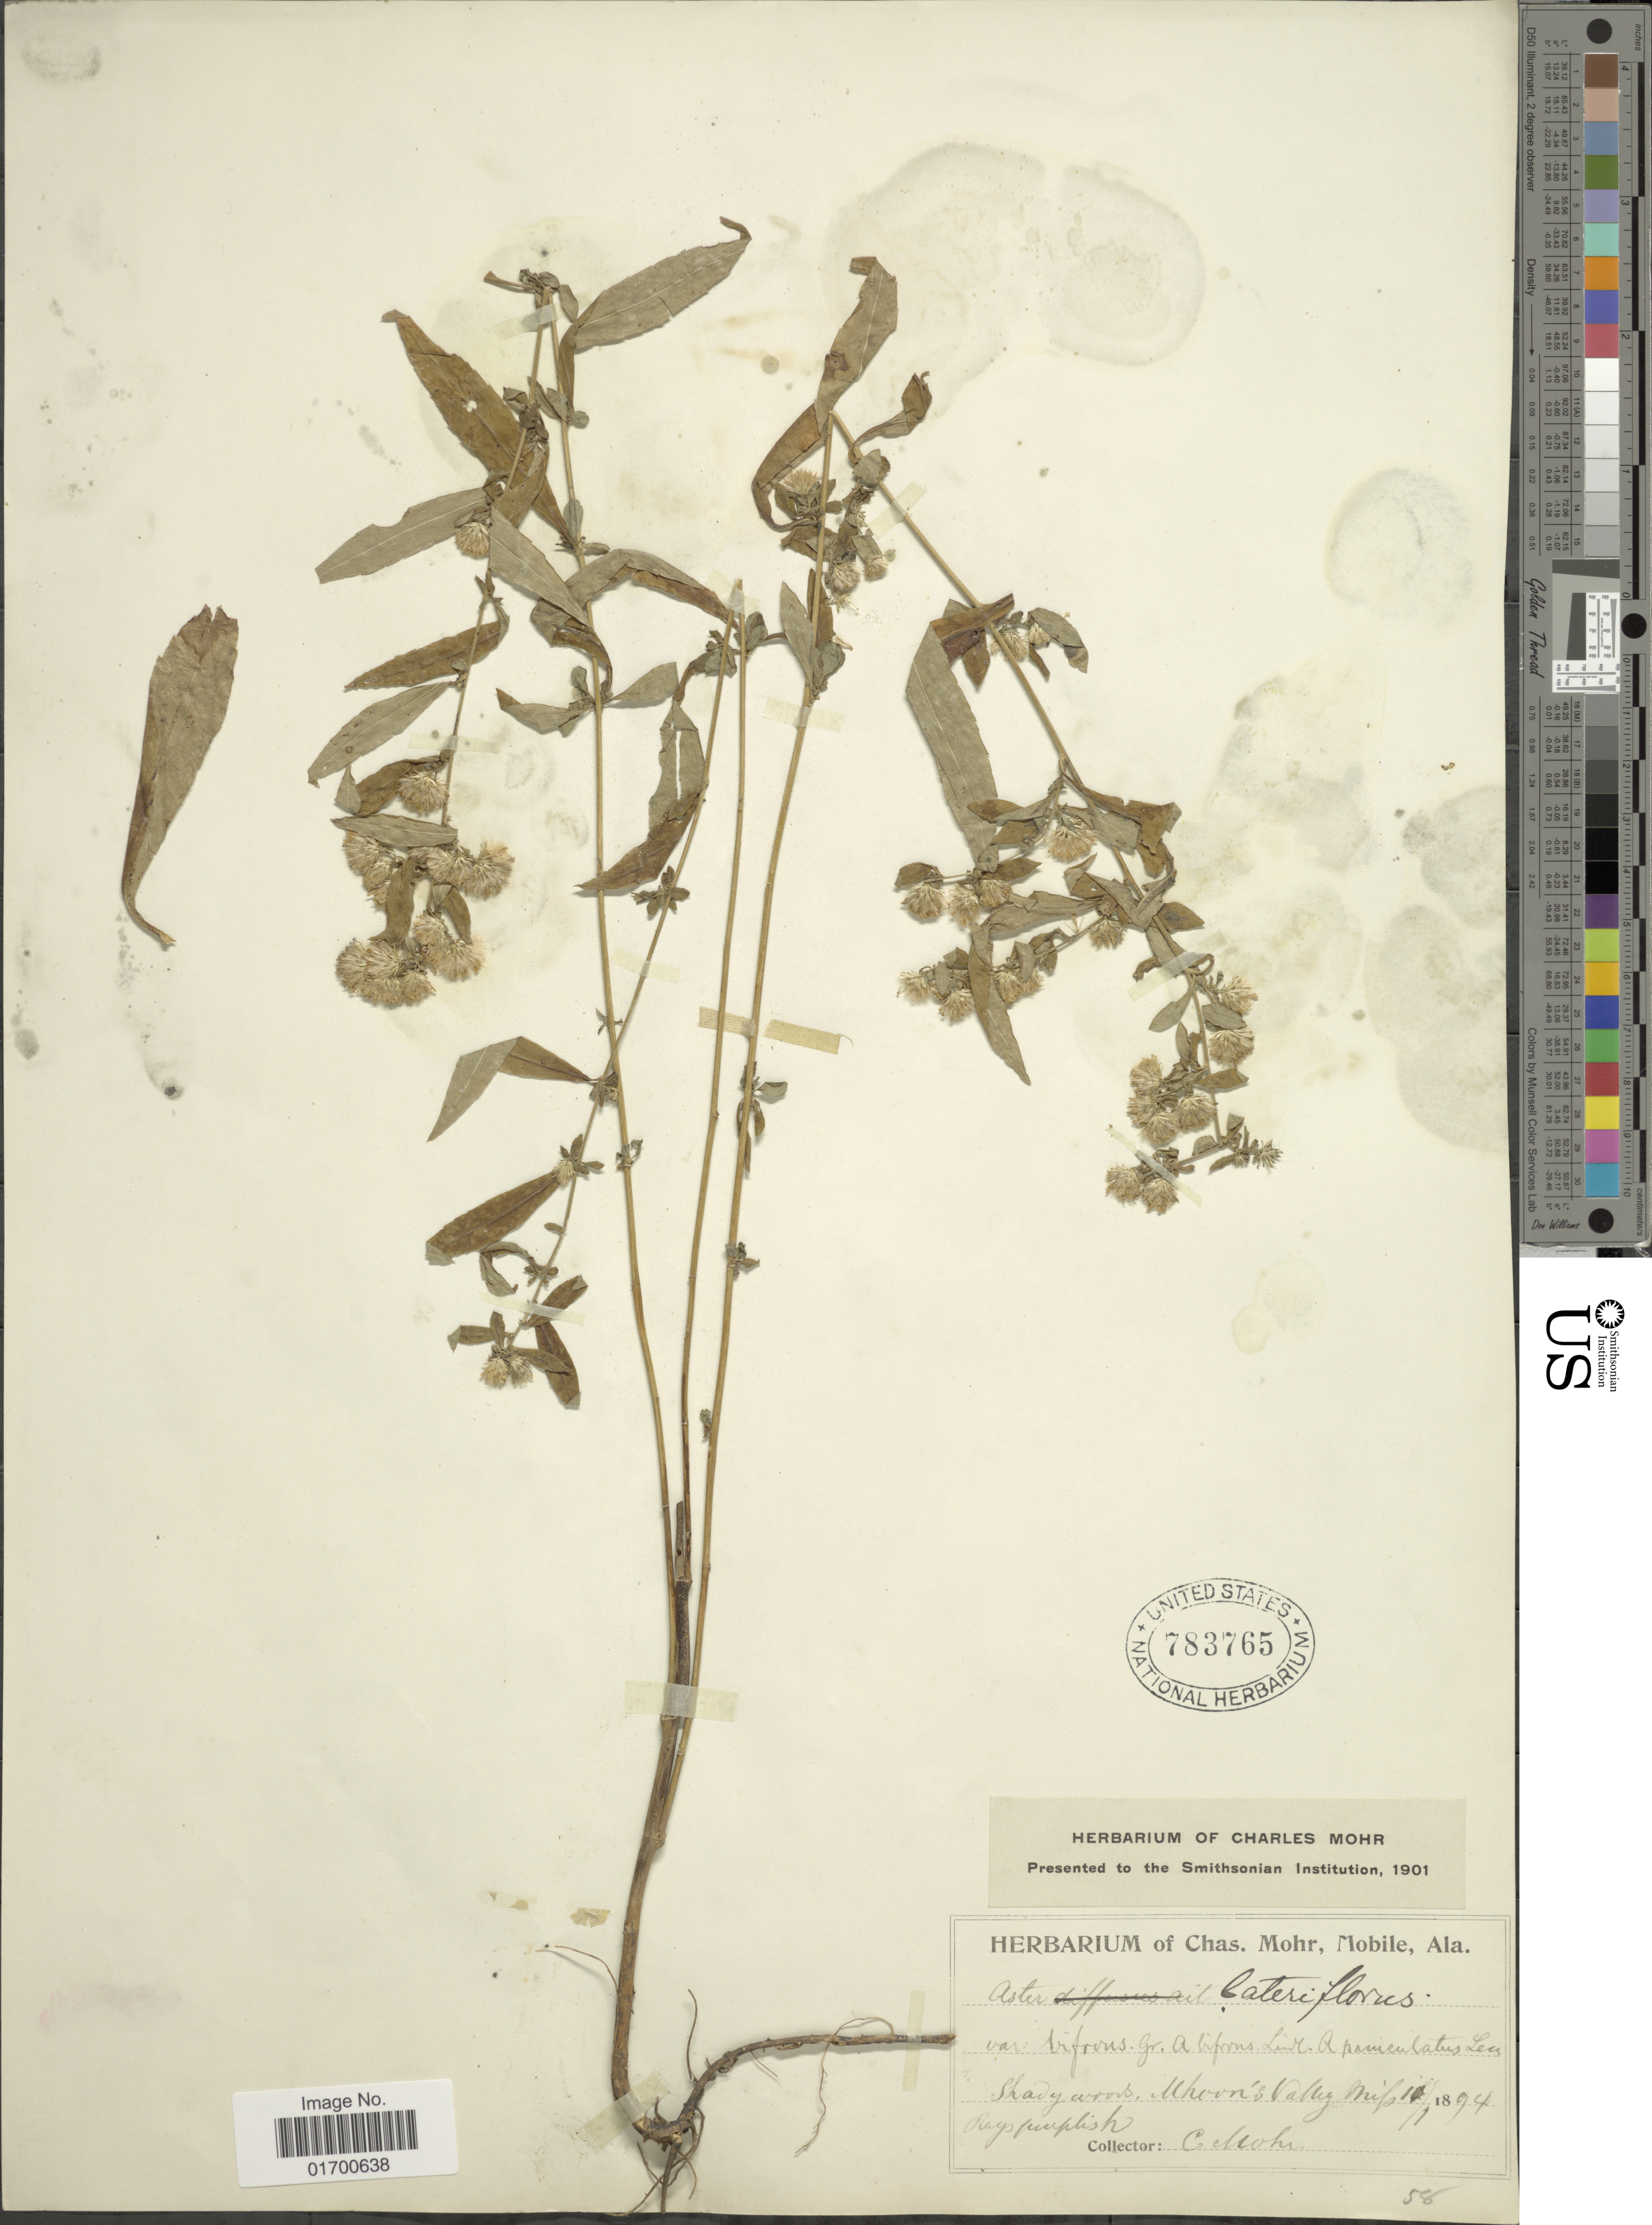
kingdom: Plantae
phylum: Tracheophyta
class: Magnoliopsida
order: Asterales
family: Asteraceae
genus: Symphyotrichum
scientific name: Symphyotrichum lateriflorum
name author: (L.) Á. Löve & D. Löve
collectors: C. T. Mohr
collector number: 58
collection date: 1894-01-01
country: United States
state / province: Mississippi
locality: Shady woods, Uhoon's Valley Miss.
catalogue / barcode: US 783765